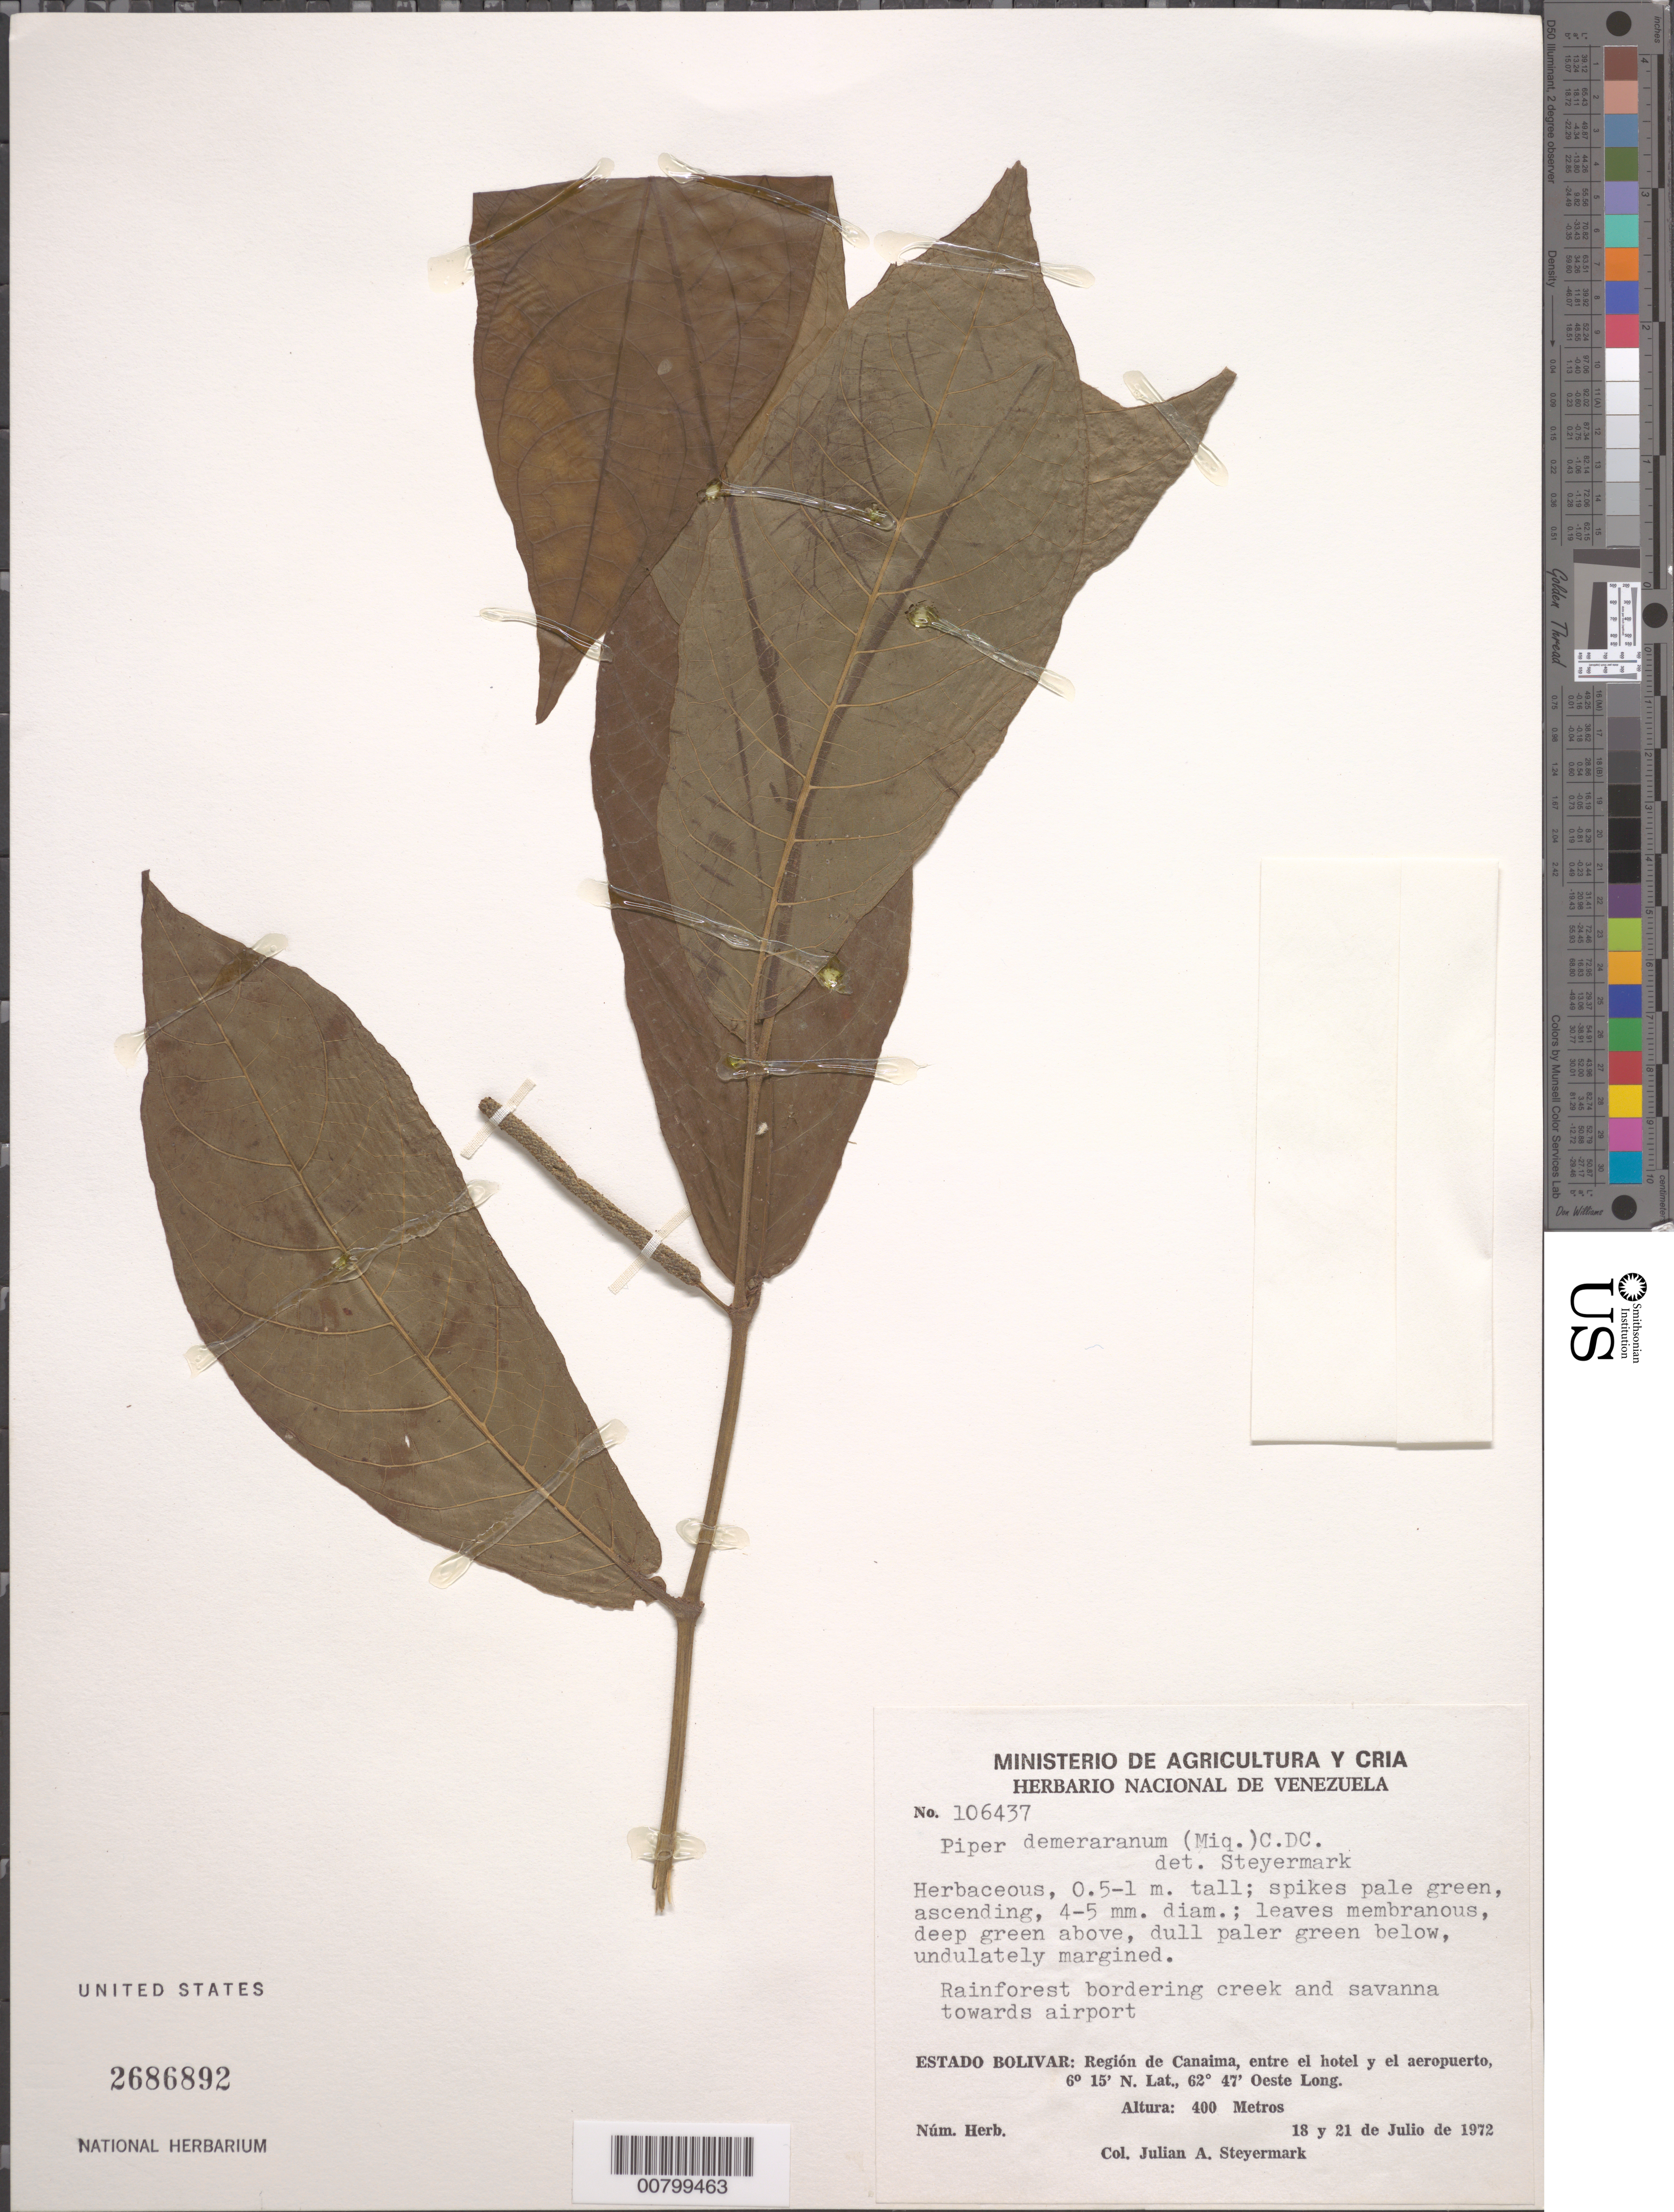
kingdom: Plantae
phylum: Tracheophyta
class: Magnoliopsida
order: Piperales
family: Piperaceae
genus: Piper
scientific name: Piper demeraranum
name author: (Miq.) C. DC.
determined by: Steyermark, Julian A., (VEN)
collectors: J. Steyermark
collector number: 106437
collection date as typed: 18-Jul-72 to 21-Jul-72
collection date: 1972-07-18/1972-07-21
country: Venezuela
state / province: Bolívar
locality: Canaima, between hotel and airport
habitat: Rainforest bordering creek and savanna towards airport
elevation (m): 400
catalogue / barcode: US 2686892